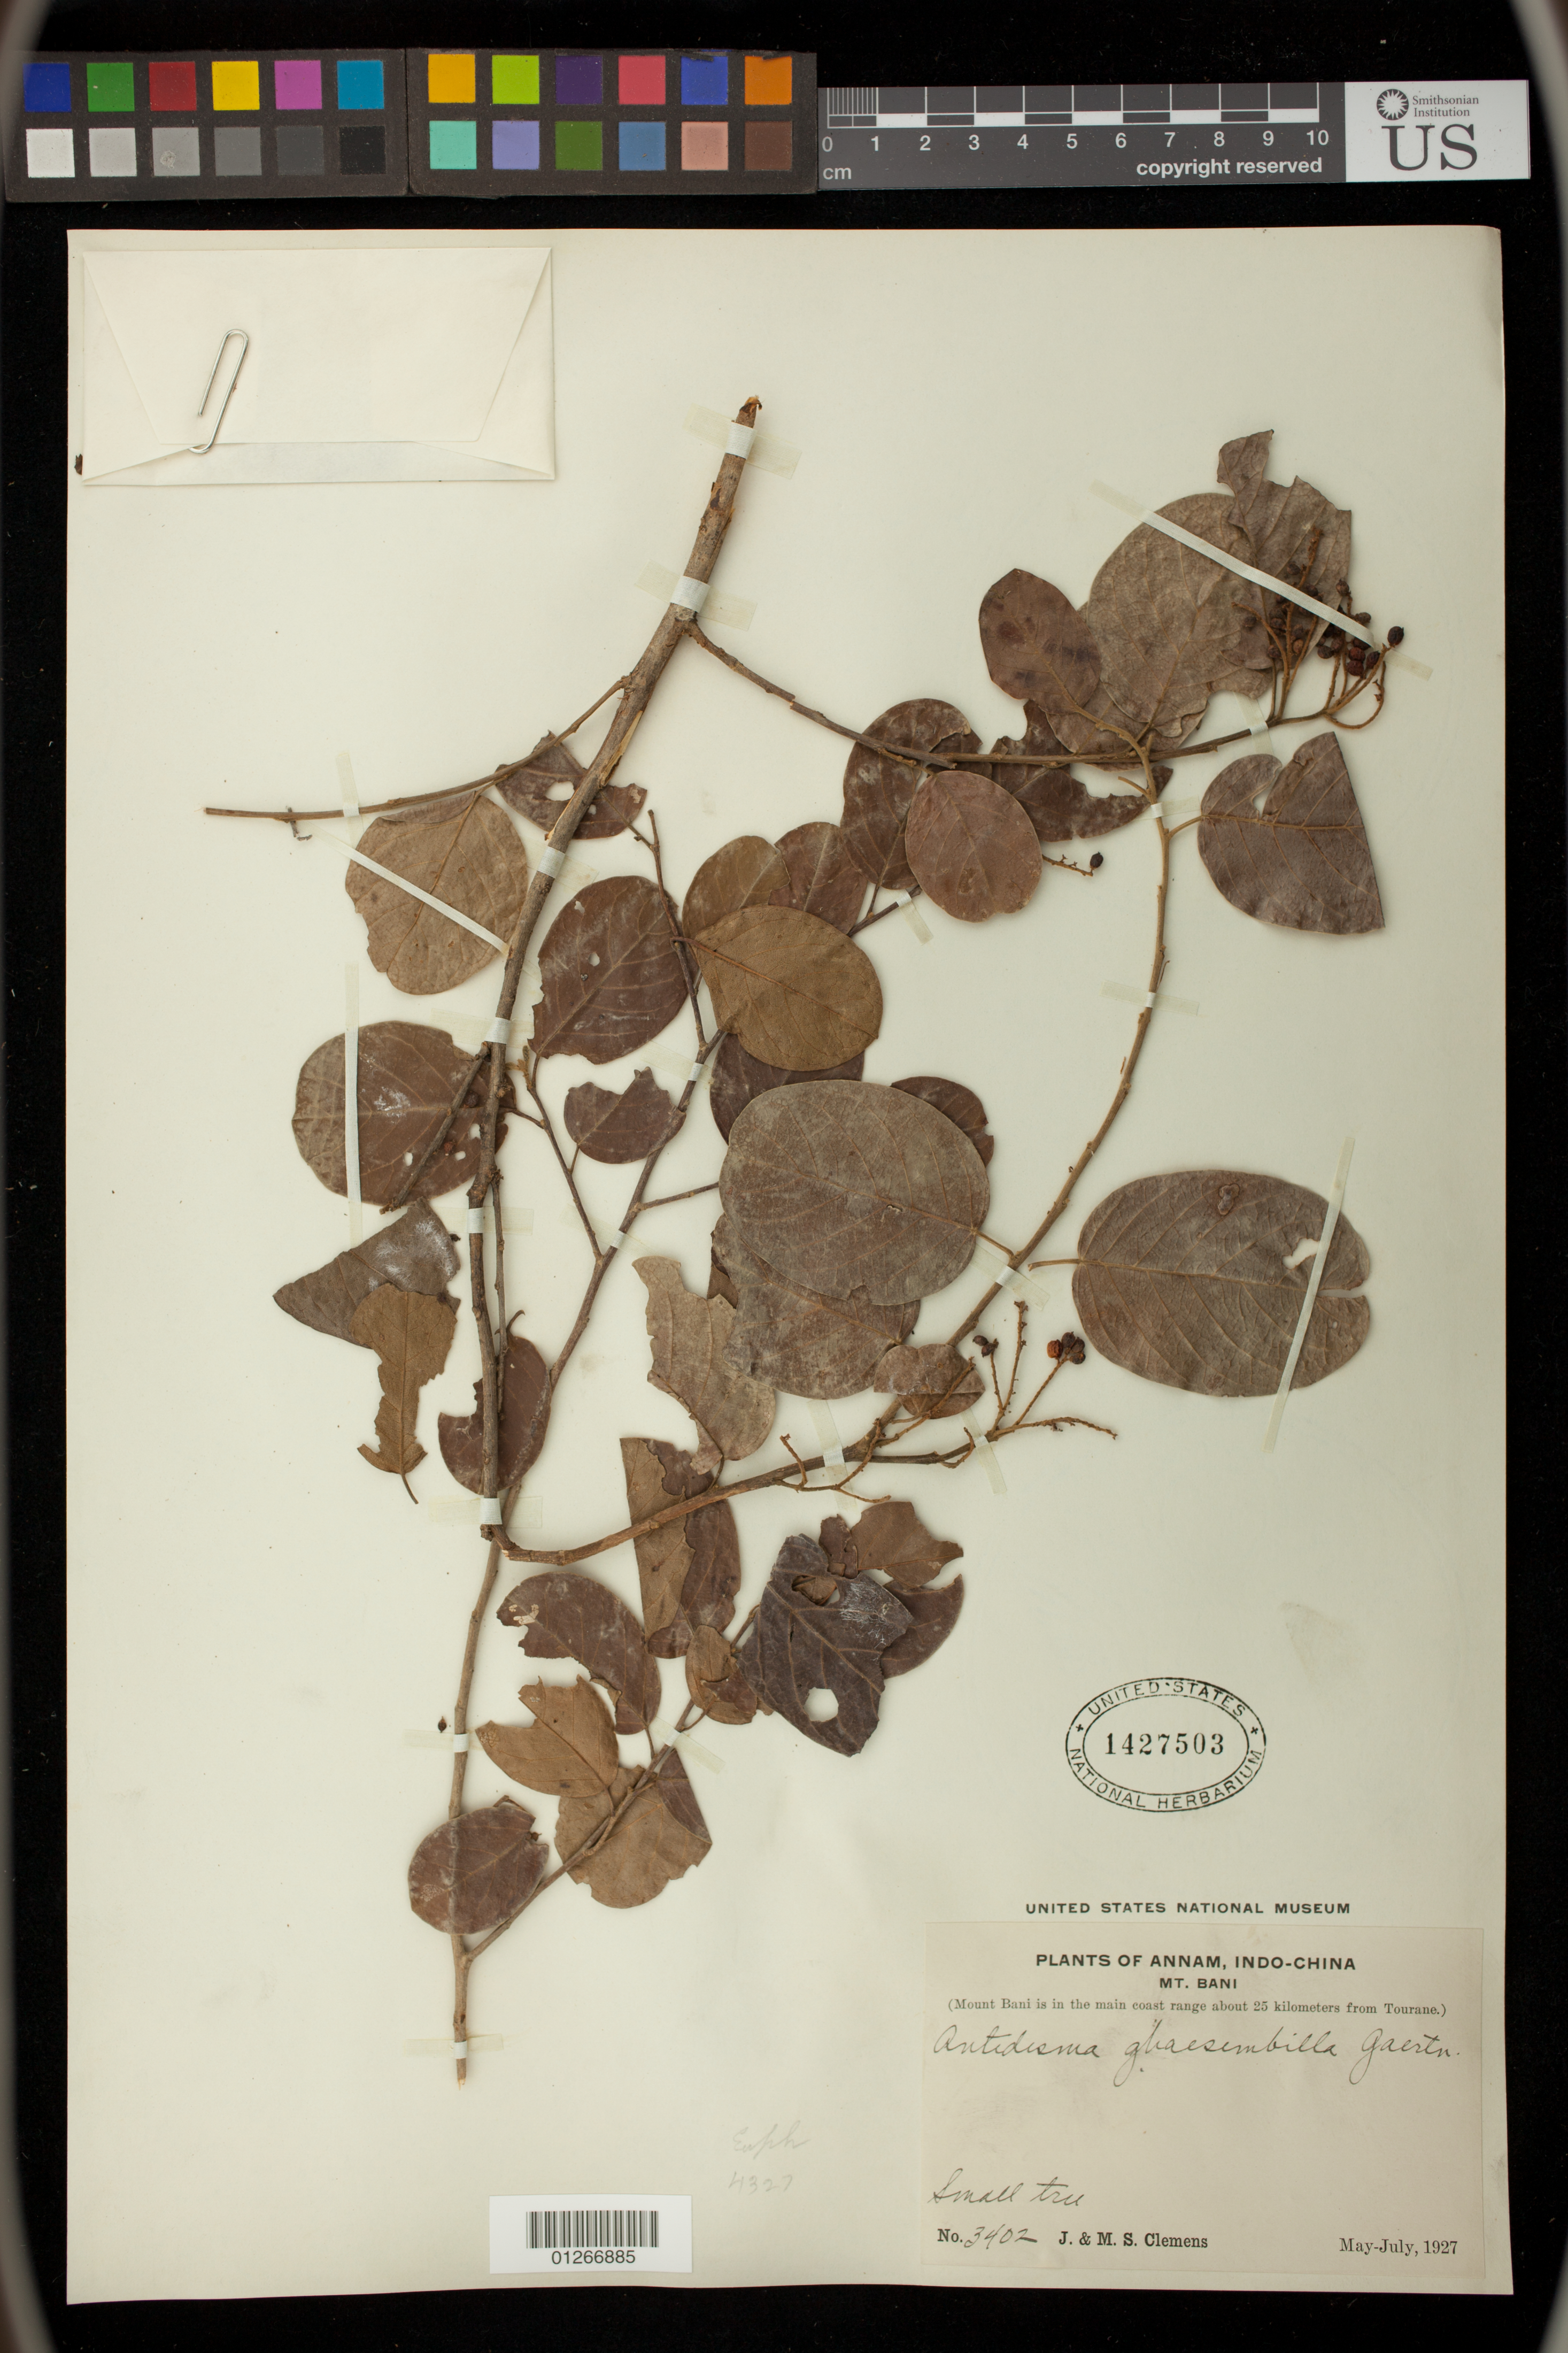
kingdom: Plantae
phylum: Tracheophyta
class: Magnoliopsida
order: Malpighiales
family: Phyllanthaceae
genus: Antidesma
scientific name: Antidesma ghaesembilla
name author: Gaertn.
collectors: J. Clemens & M. S. Clemens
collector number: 3402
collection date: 1927-05/1927-07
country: Vietnam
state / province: Da Nang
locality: Annam, Indo-china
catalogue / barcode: US 1427503